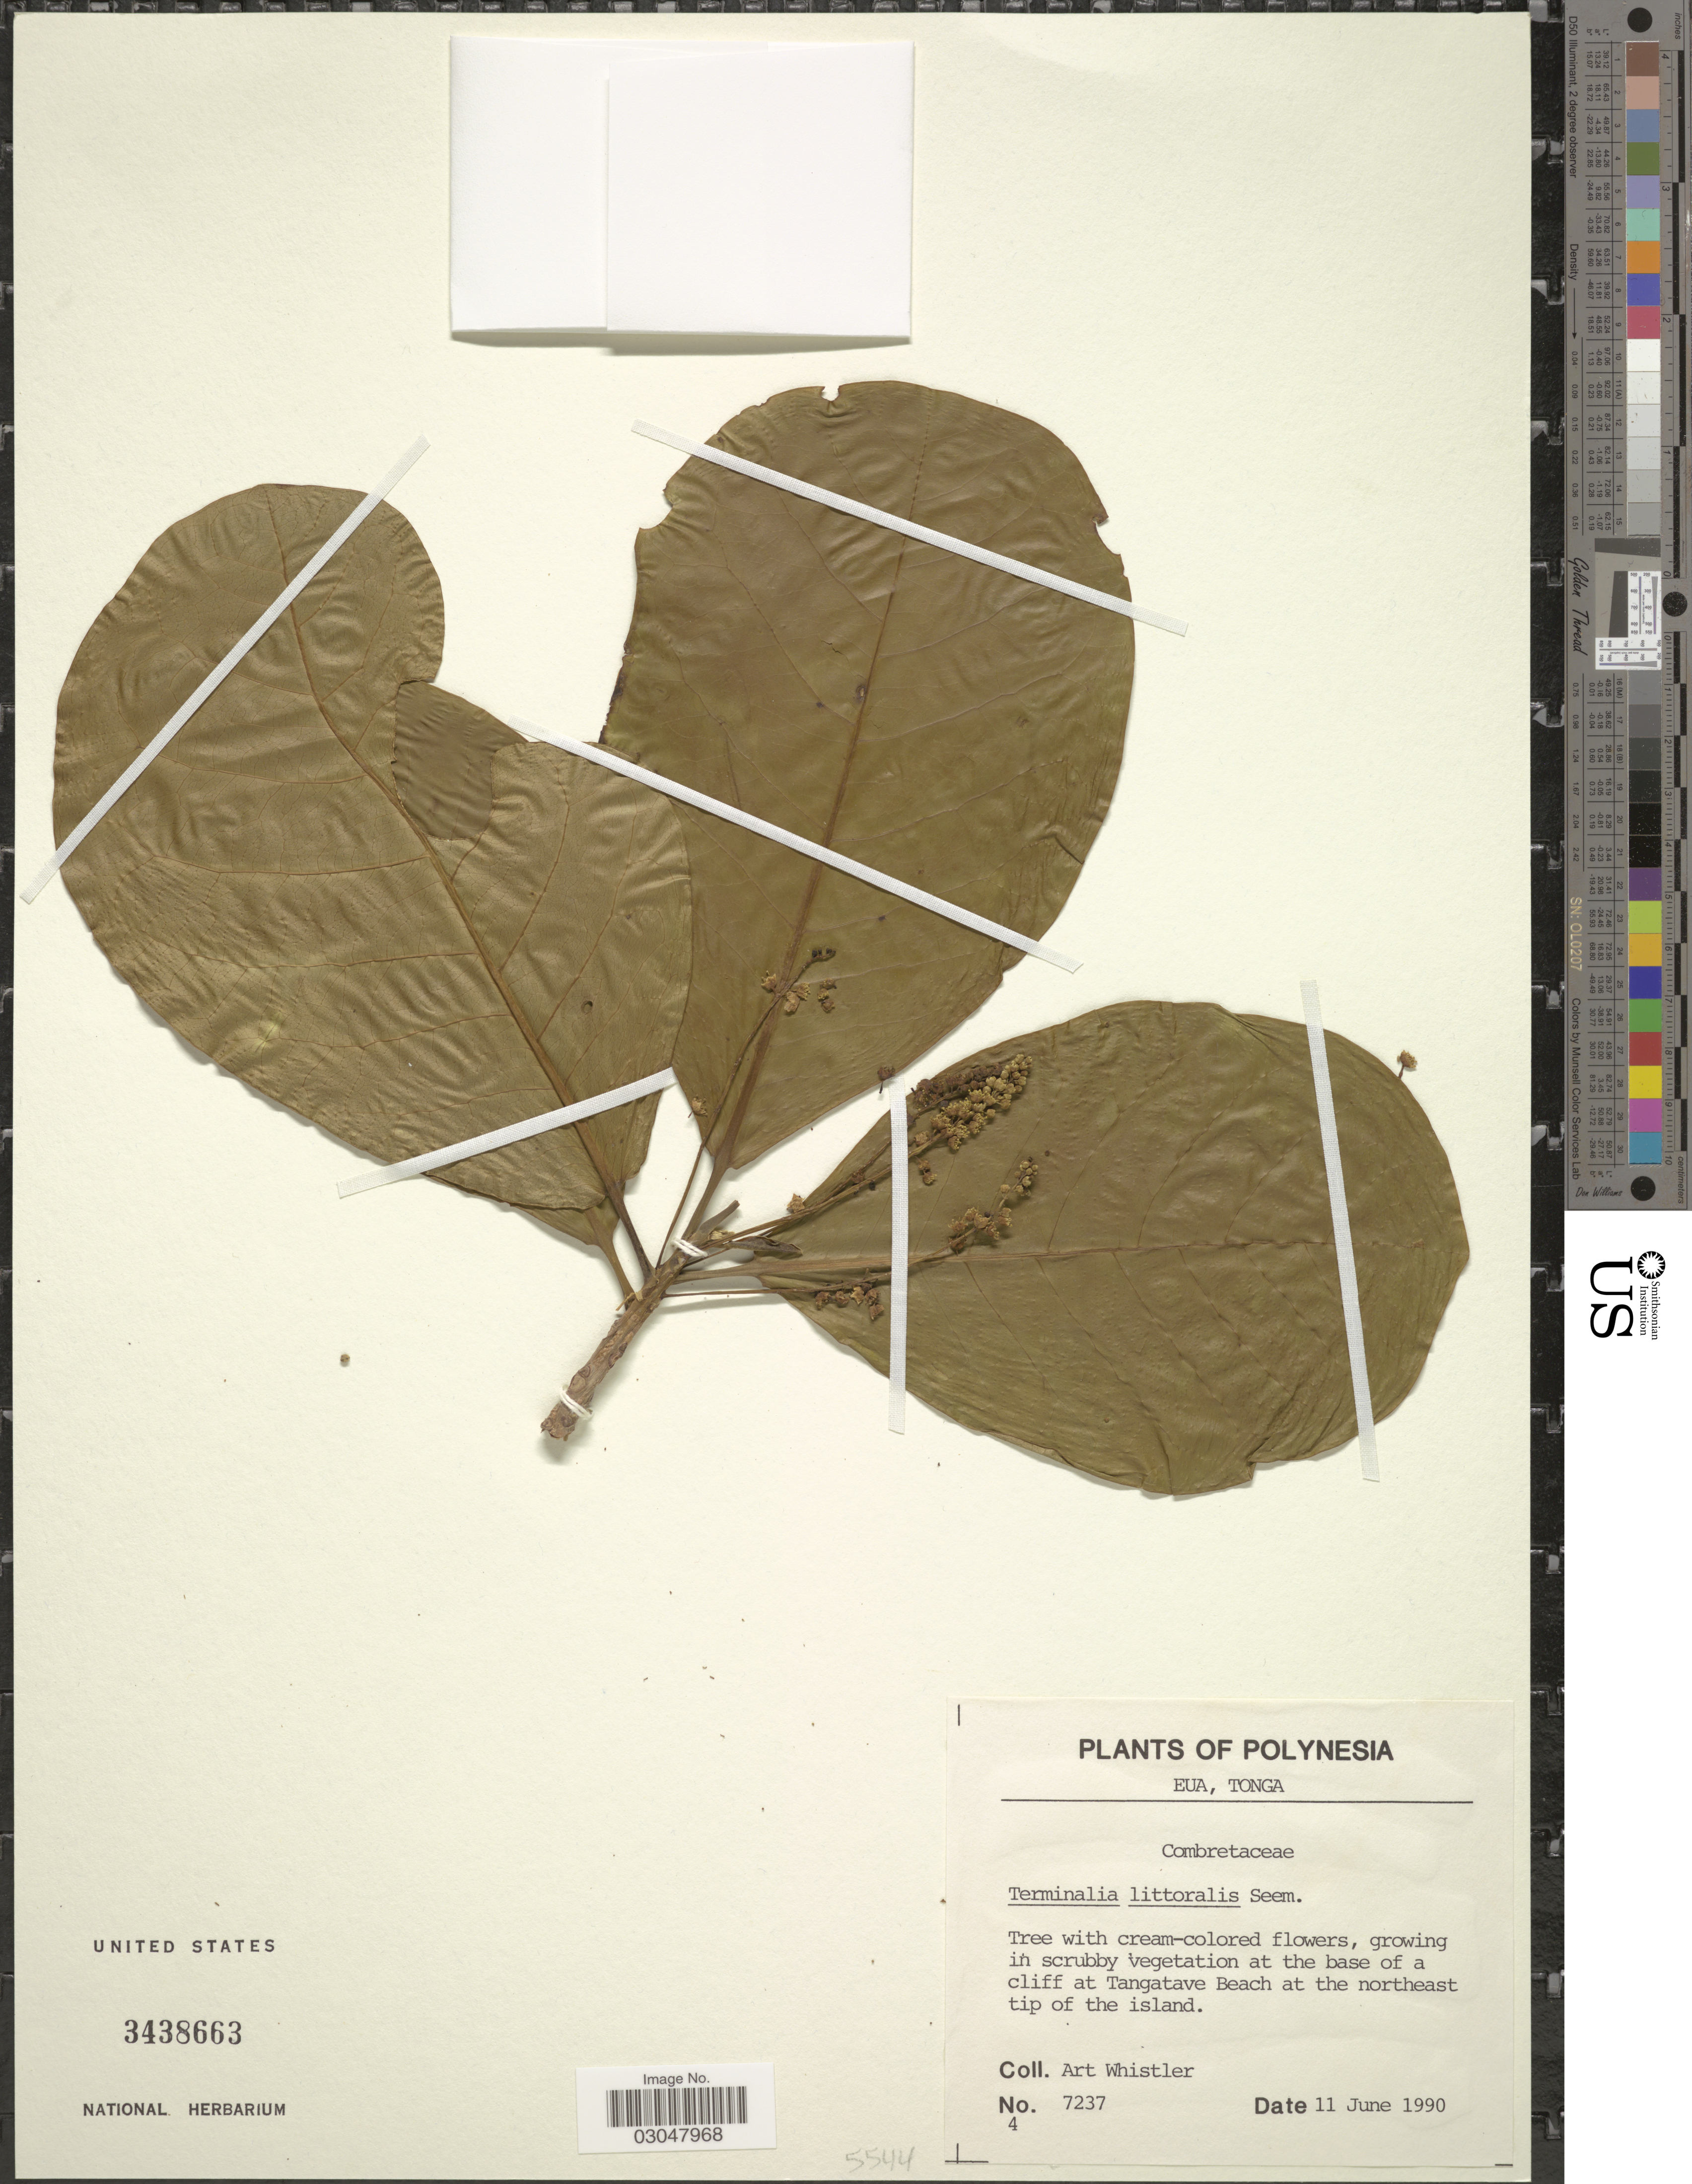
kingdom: Plantae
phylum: Tracheophyta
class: Magnoliopsida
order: Myrtales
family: Combretaceae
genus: Terminalia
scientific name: Terminalia litoralis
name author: Seem.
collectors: A. Whistler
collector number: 7237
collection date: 1990-06-11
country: Tonga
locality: Polynesia. Eua, Tonga. At the base of a cliff at Tangatave Beach at the northeast tip of the island.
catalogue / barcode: US 3438663